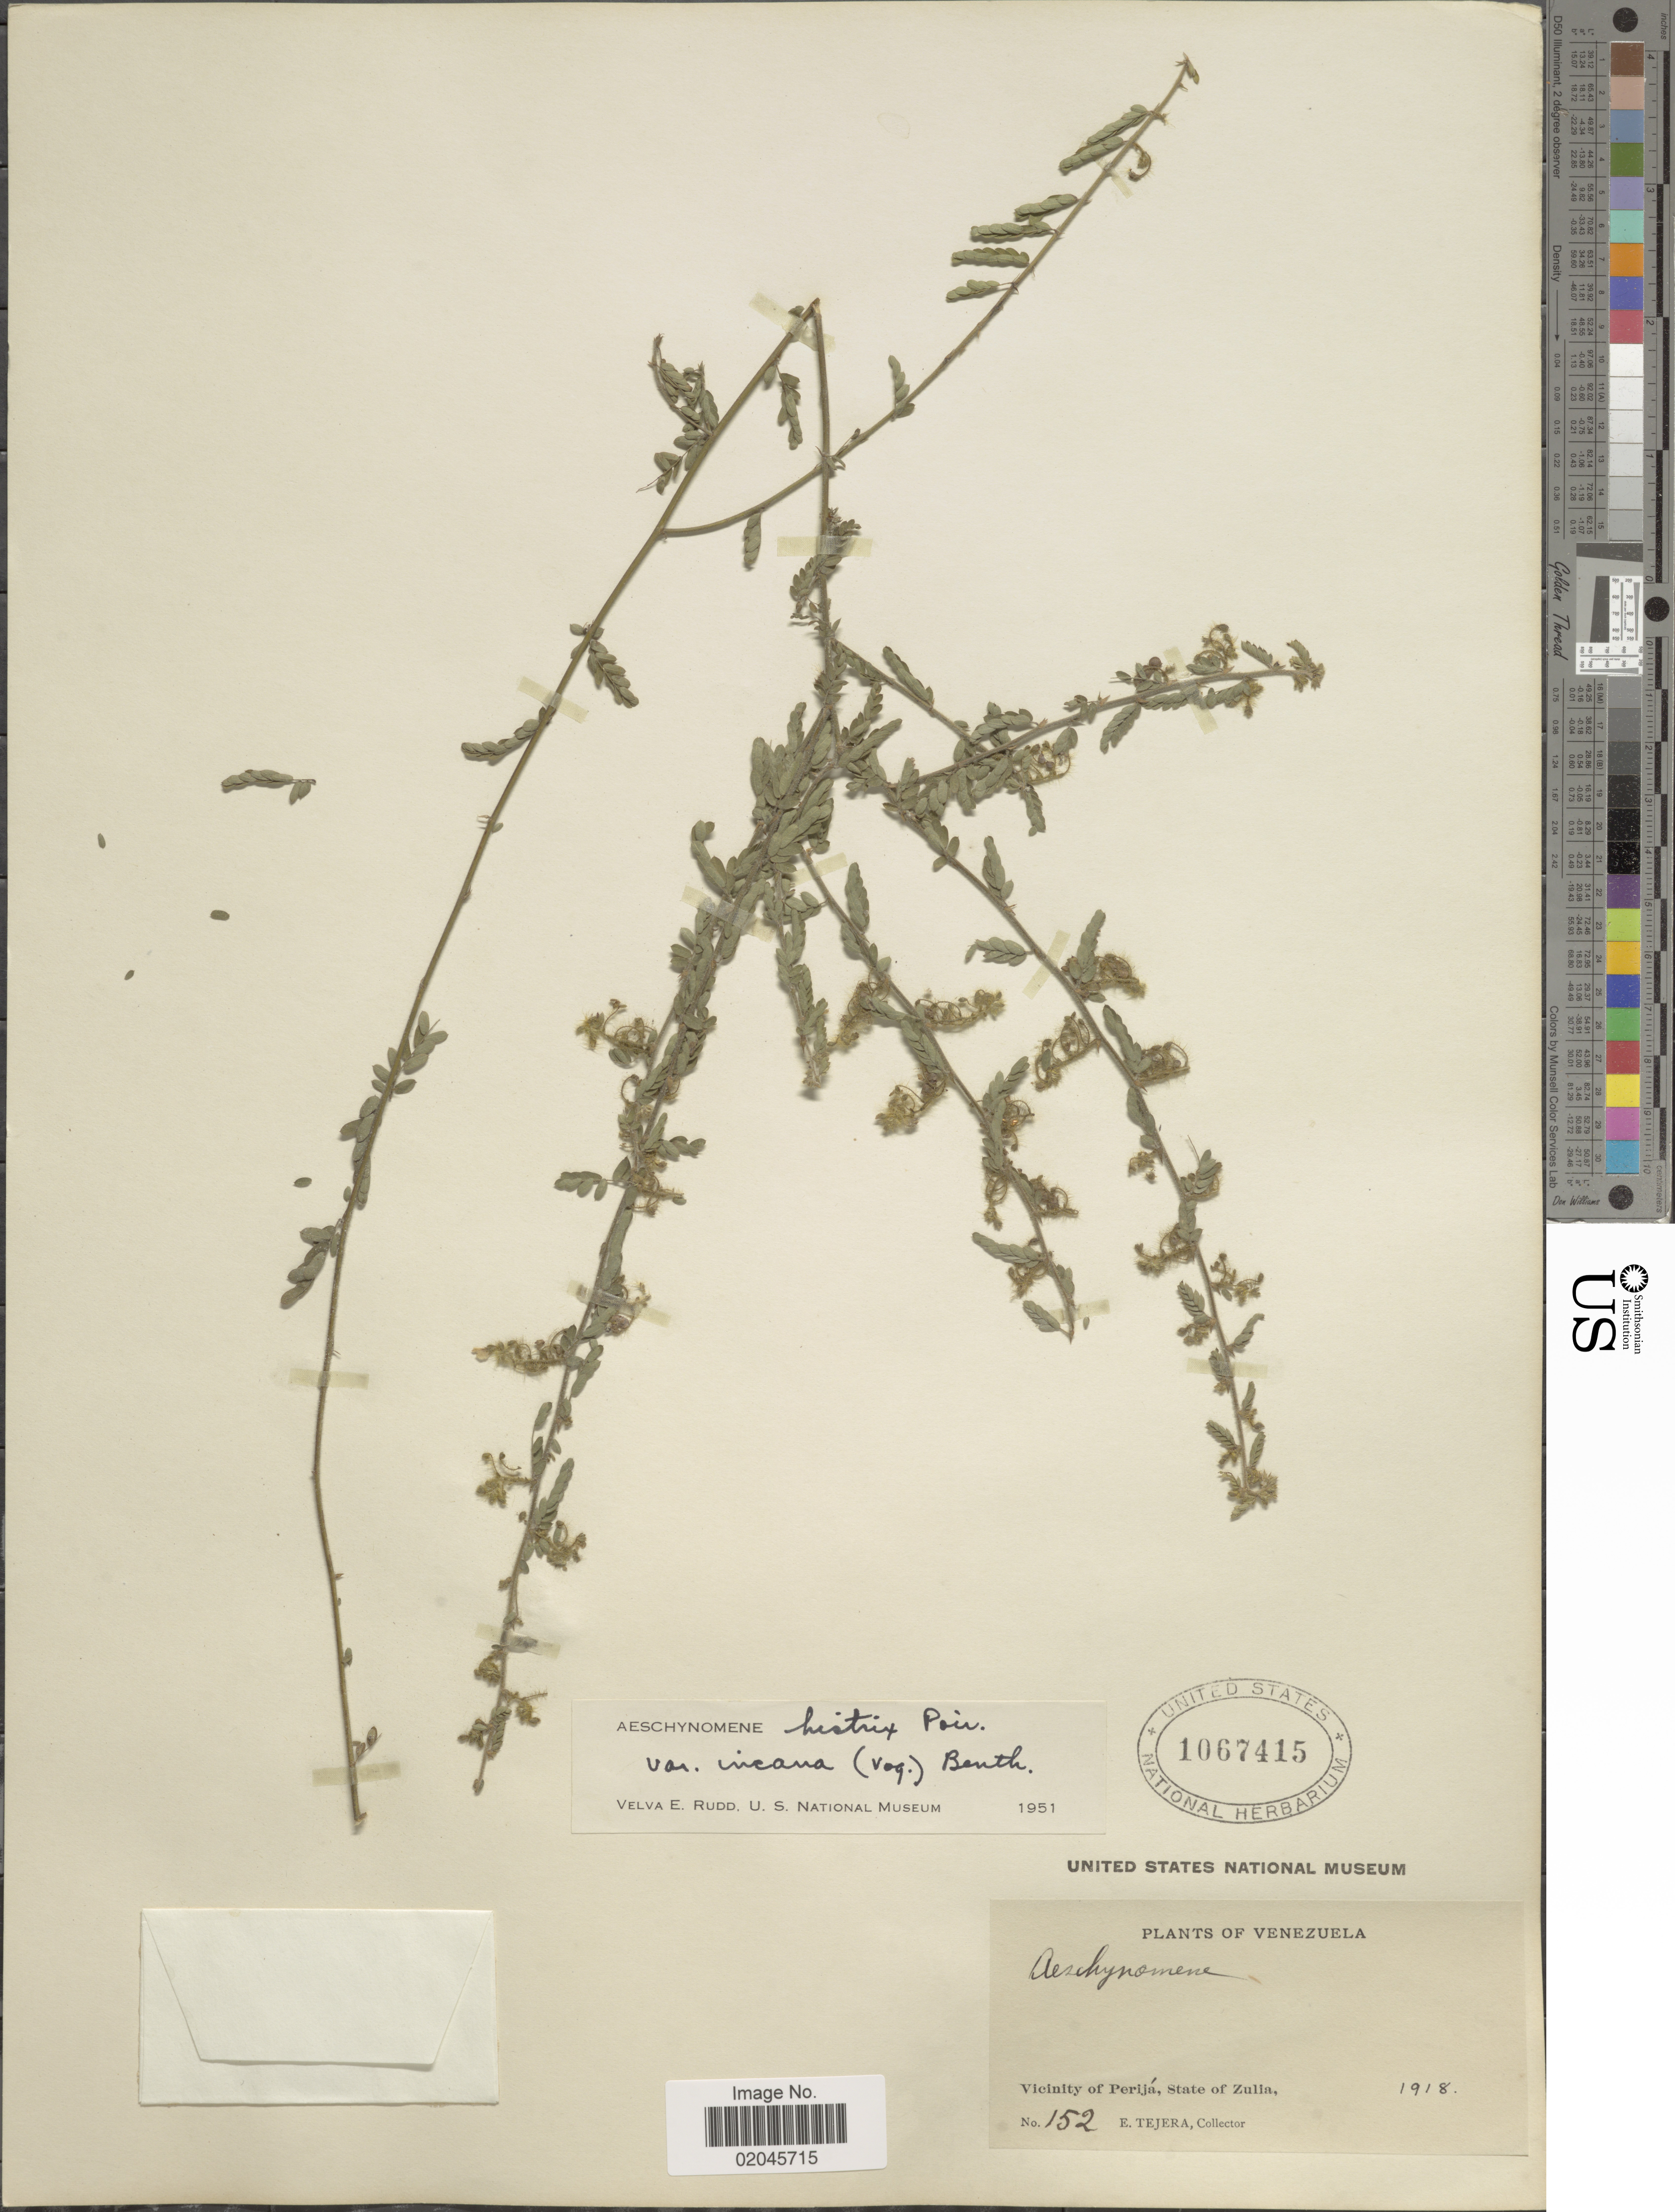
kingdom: Plantae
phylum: Tracheophyta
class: Magnoliopsida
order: Fabales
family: Fabaceae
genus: Aeschynomene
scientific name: Aeschynomene histrix var. incana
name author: Benth.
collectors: E. Tejera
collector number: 152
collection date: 1918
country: Venezuela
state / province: Zulia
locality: Vicinity of Perija.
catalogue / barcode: US 1067415